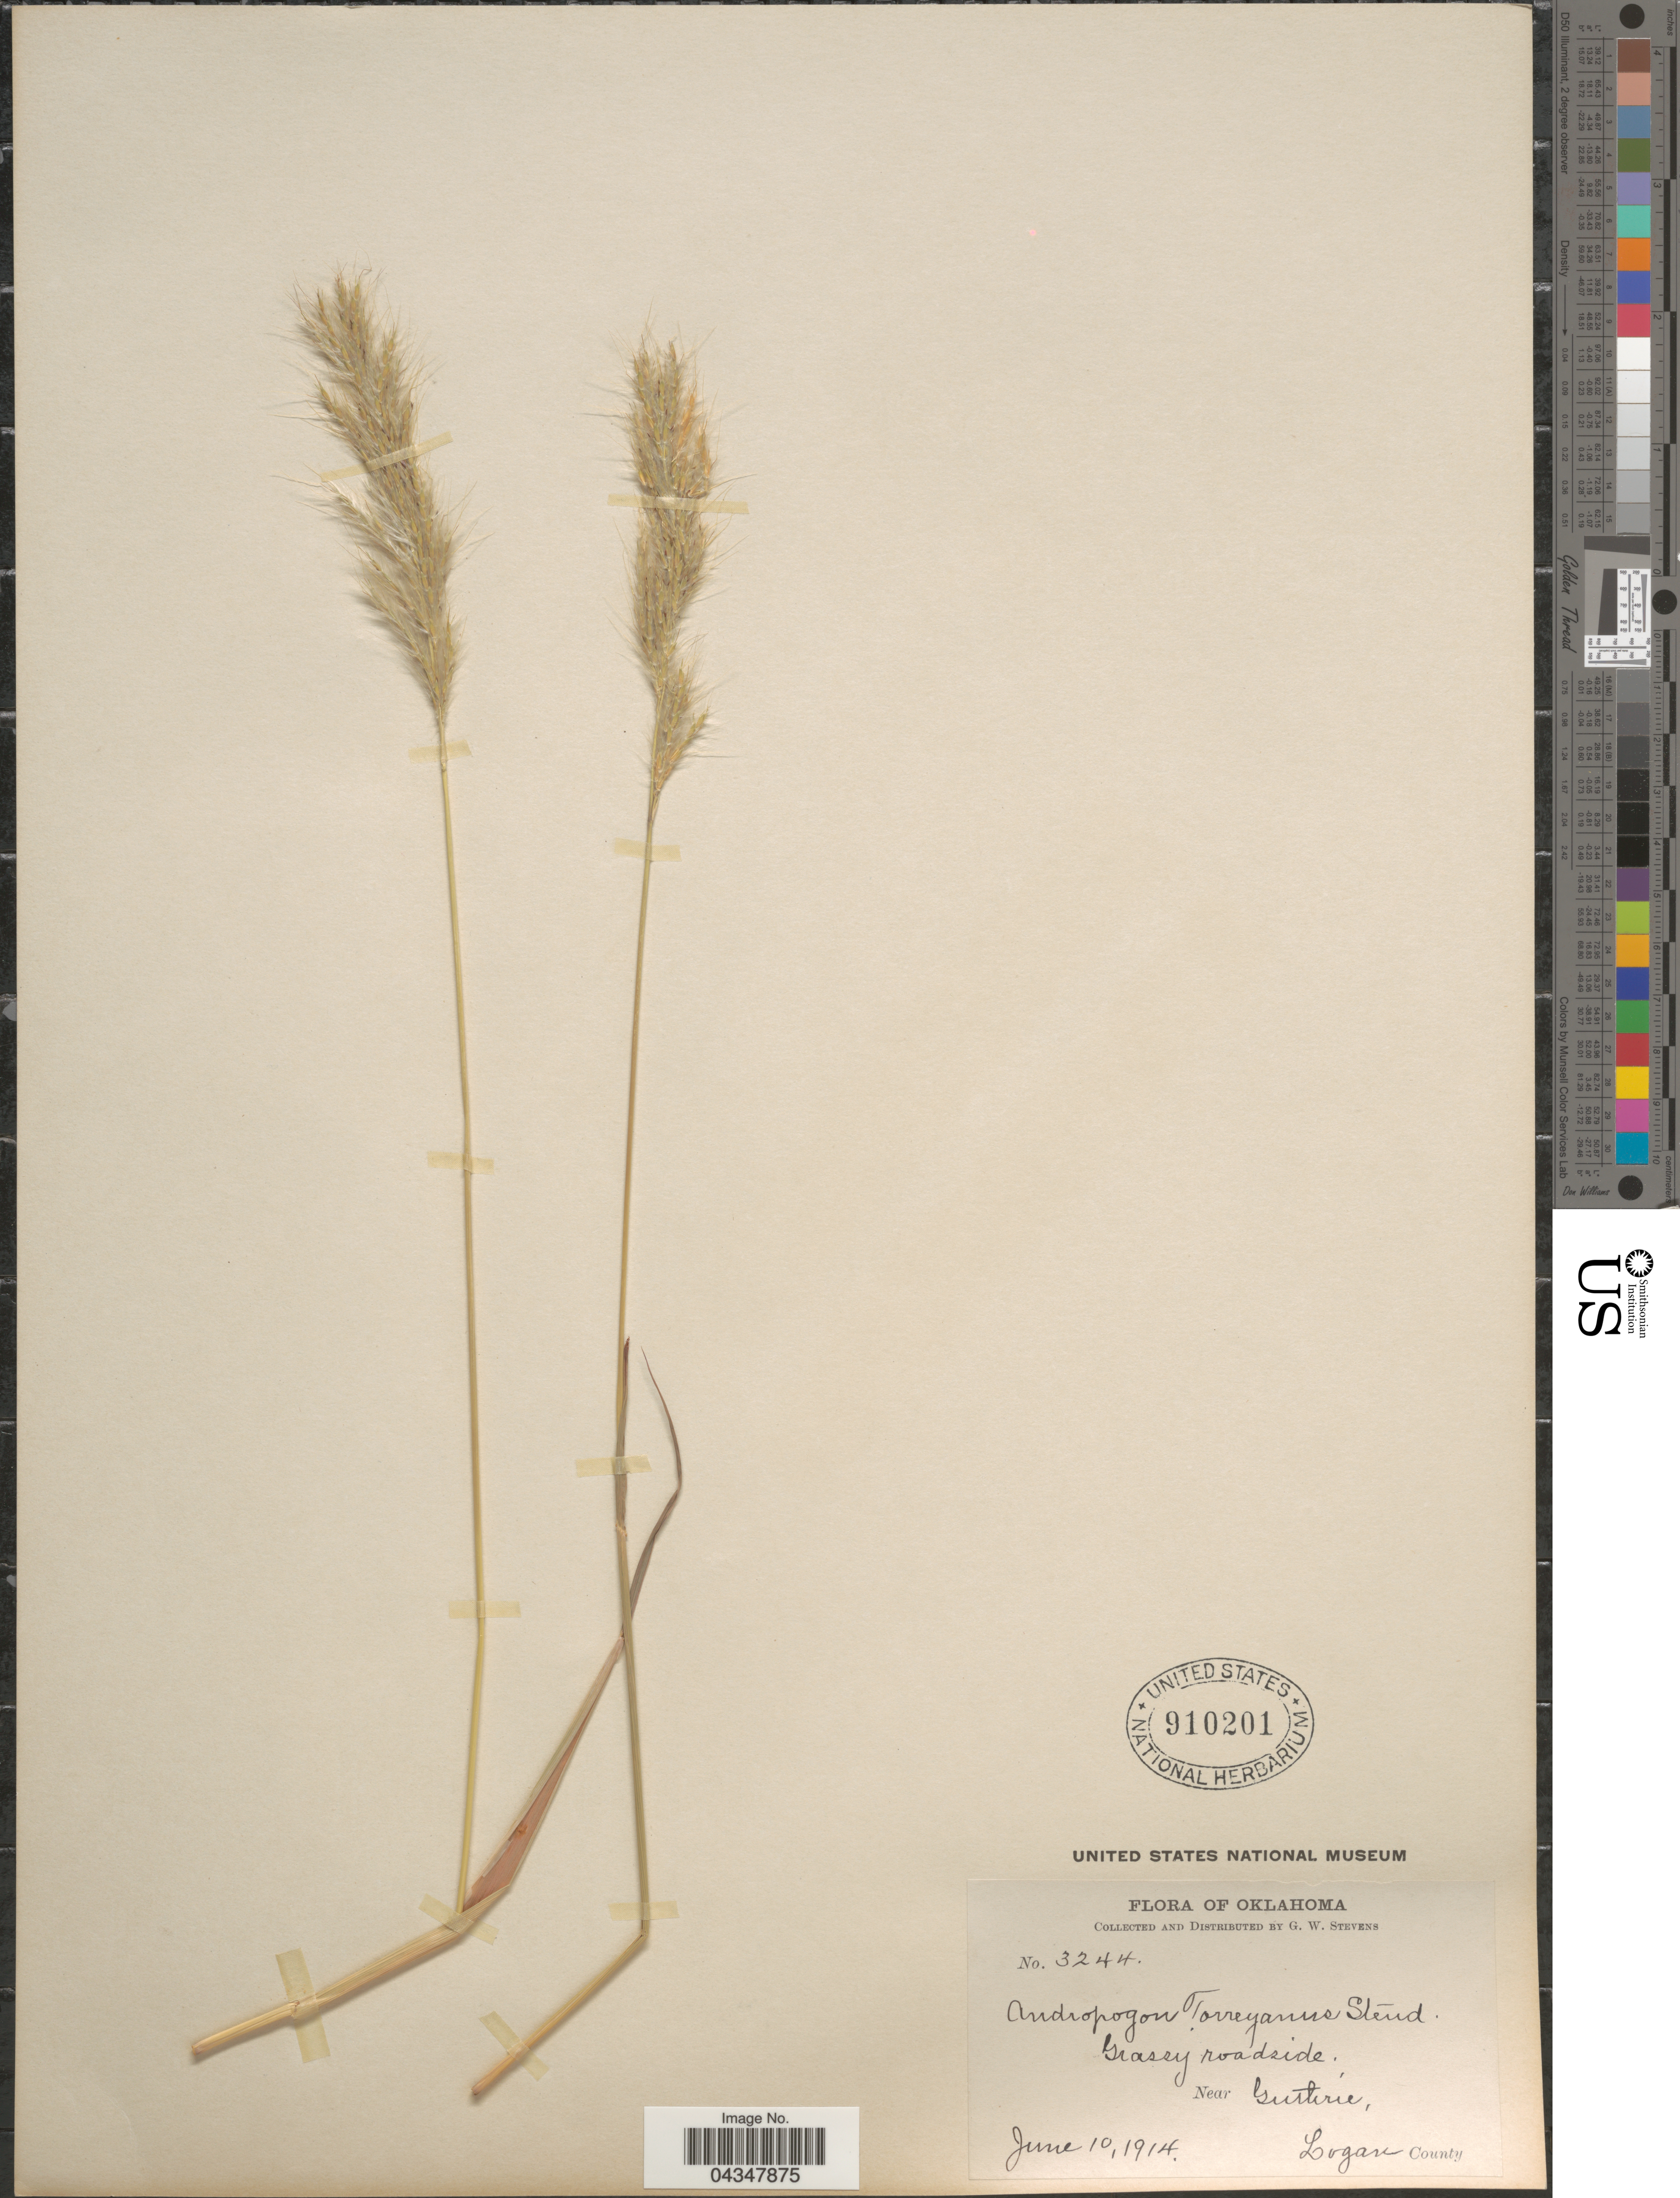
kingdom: Plantae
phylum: Tracheophyta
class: Liliopsida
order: Poales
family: Poaceae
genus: Bothriochloa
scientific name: Bothriochloa saccharoides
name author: (Sw.) Rydb.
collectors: G. W. Stevens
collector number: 3244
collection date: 1914-06-10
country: United States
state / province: Oklahoma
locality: Grassy roadside. Near Guthrie, Logan County.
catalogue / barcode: US 910201